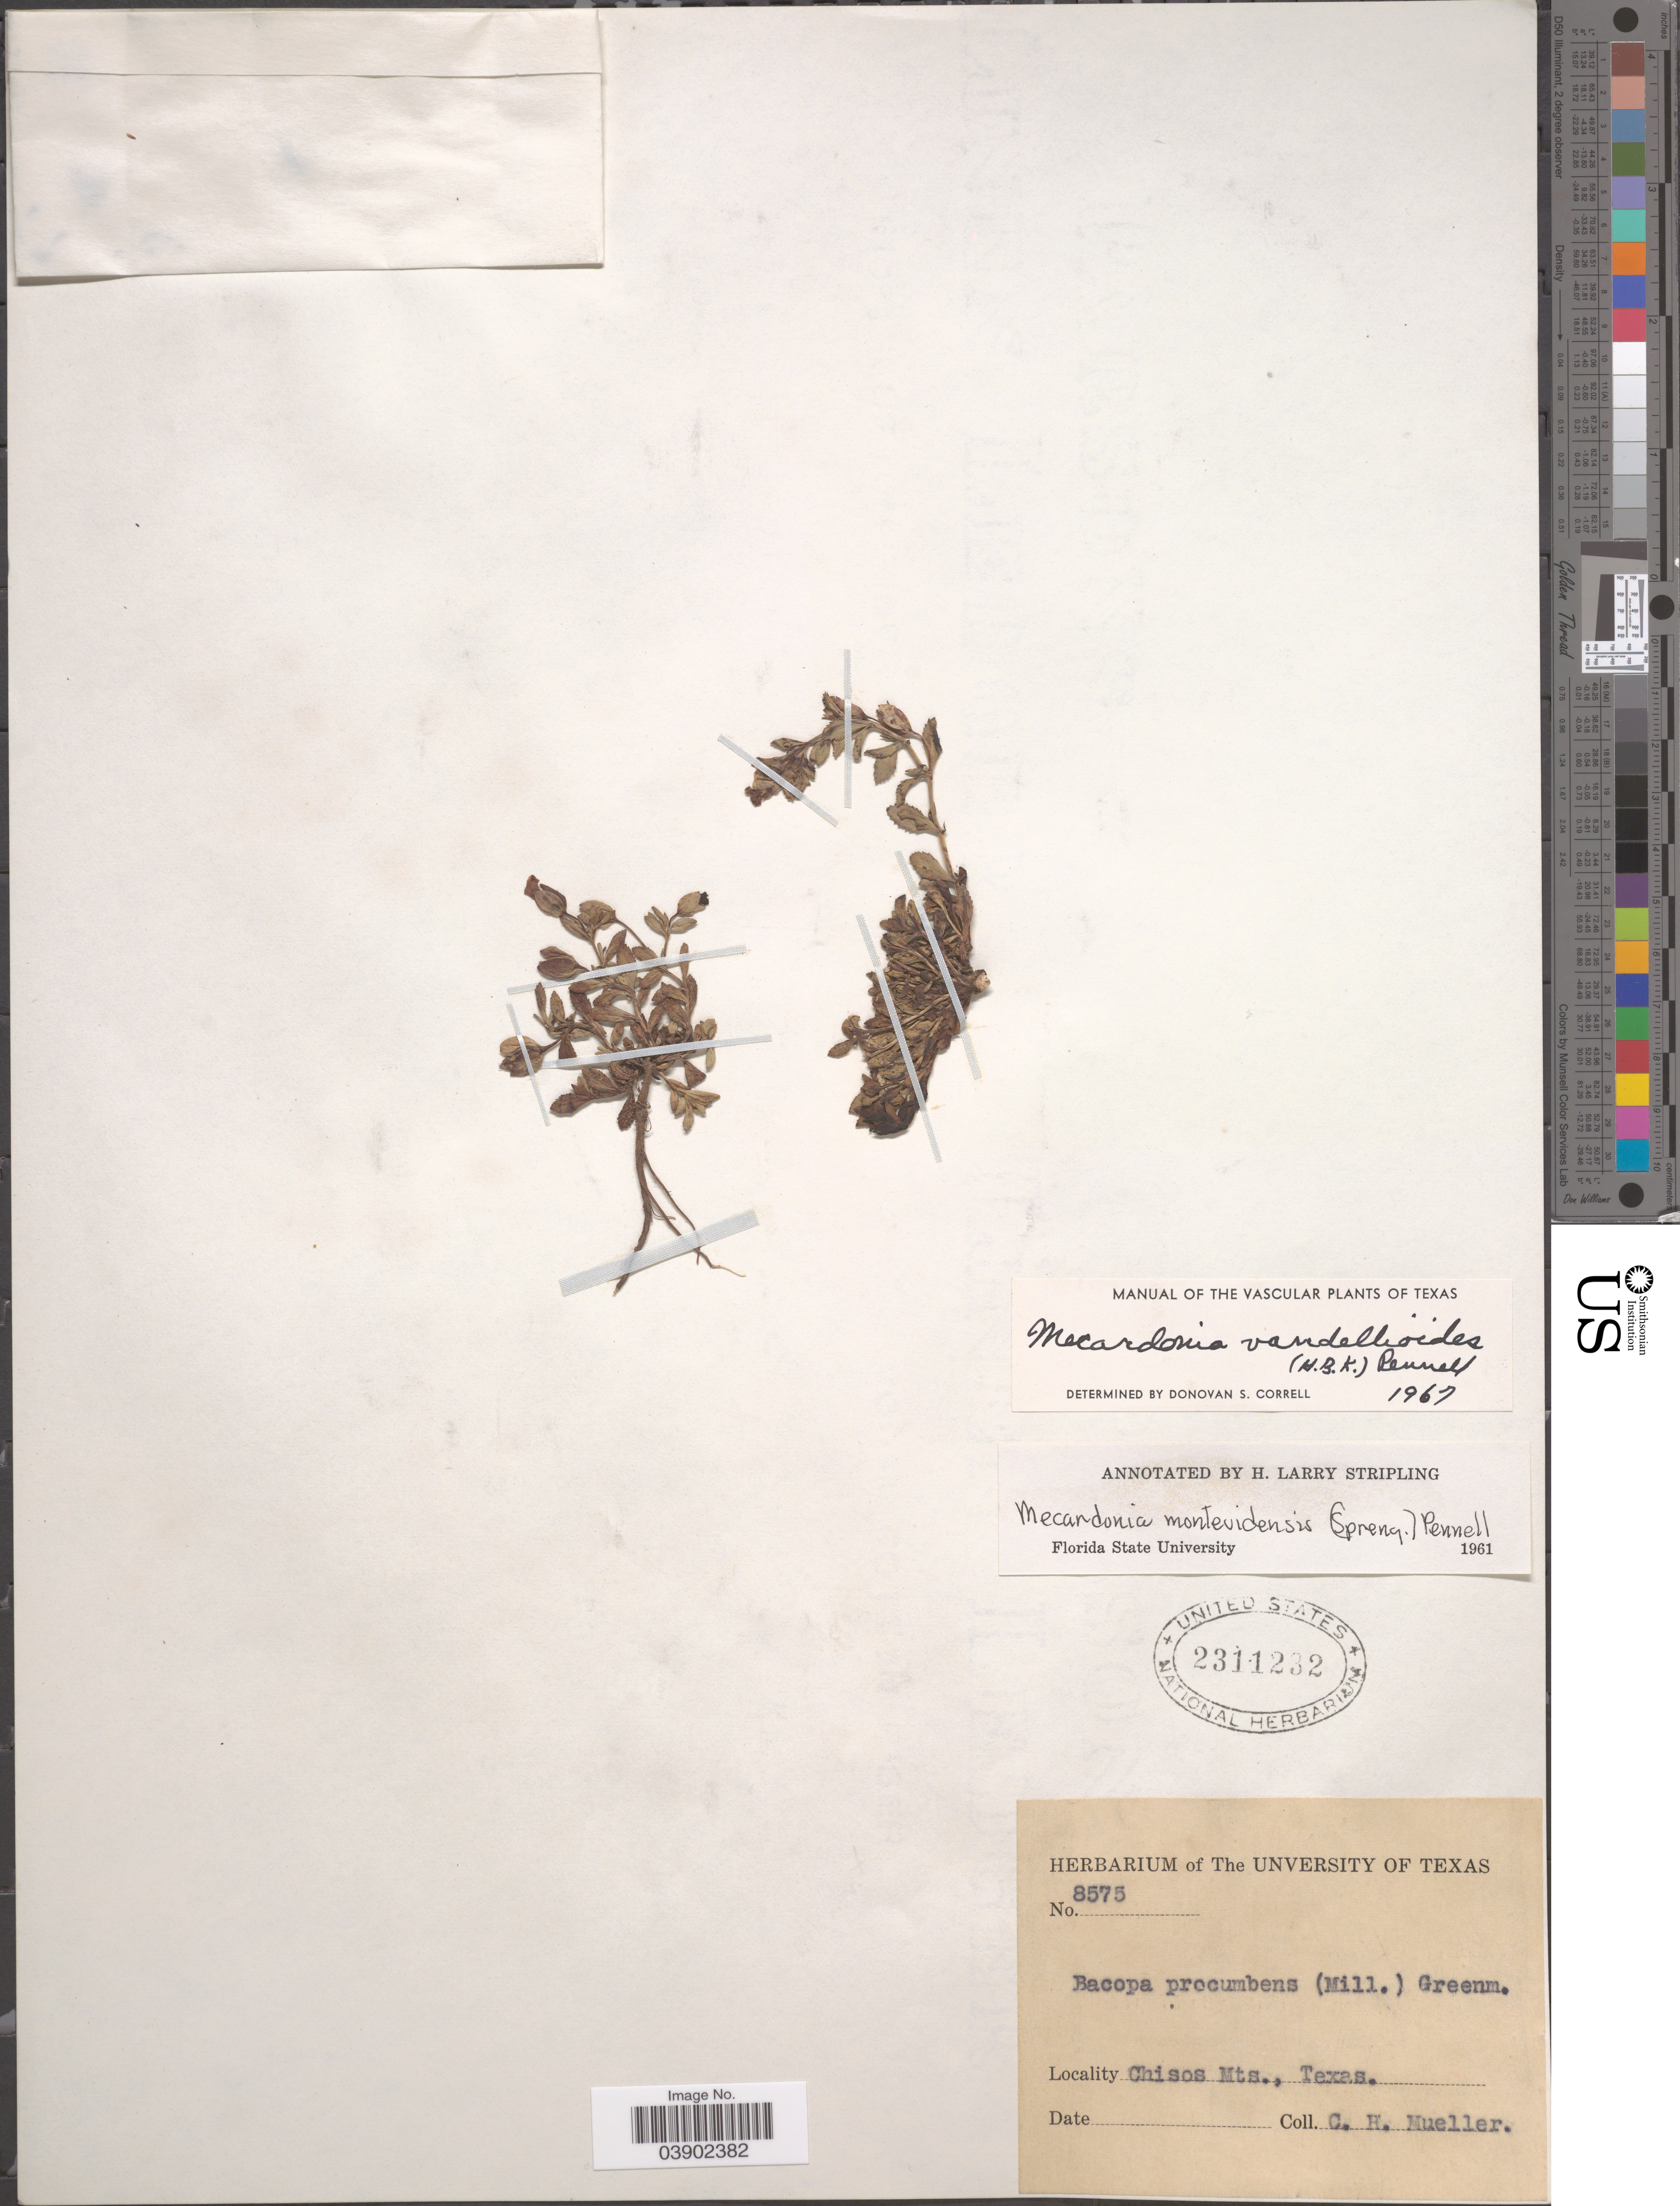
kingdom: Plantae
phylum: Tracheophyta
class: Magnoliopsida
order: Lamiales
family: Plantaginaceae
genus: Mecardonia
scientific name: Mecardonia vandellioides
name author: (Kunth) Pennell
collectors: C. H. Mueller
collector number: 8575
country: United States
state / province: Texas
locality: Chisos Mts.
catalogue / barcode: US 2311232